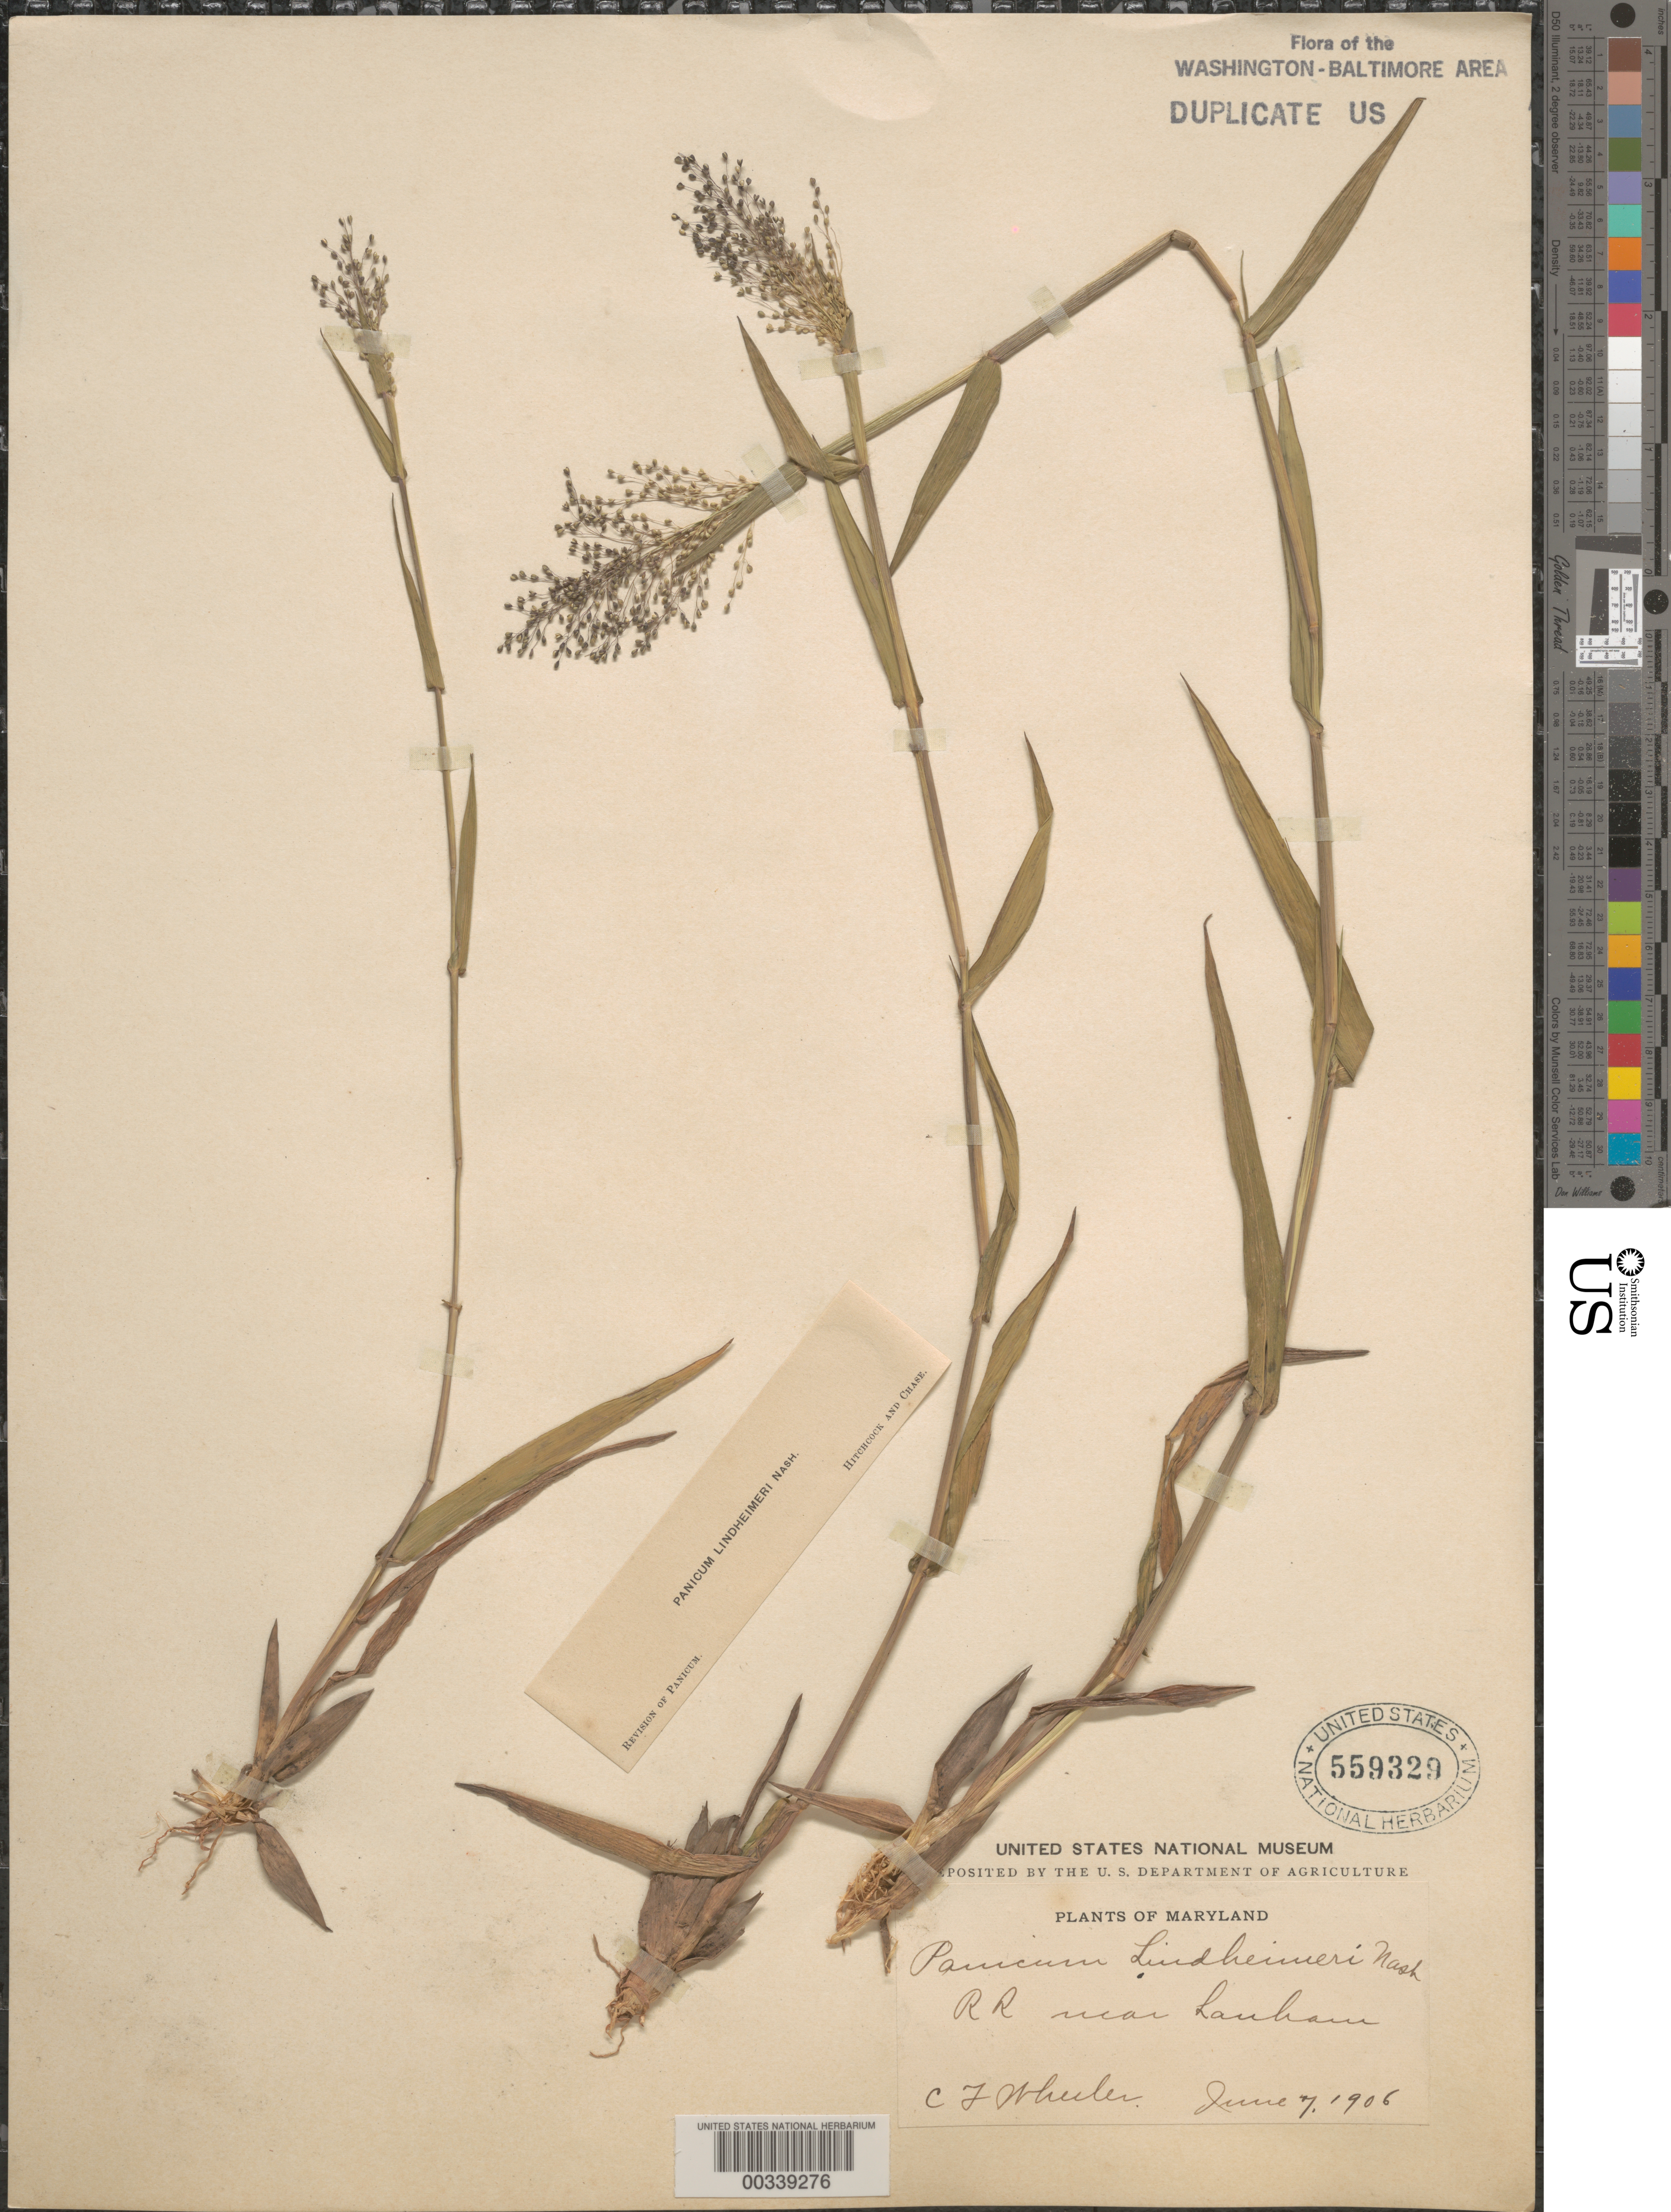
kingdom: Plantae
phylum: Tracheophyta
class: Liliopsida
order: Poales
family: Poaceae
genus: Dichanthelium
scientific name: Dichanthelium acuminatum var. lindheimeri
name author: (Nash) Gould & C.A. Clark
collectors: C. Wheeler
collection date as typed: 07 Jun 1906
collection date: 1906-06-07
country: United States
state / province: Maryland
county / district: Prince George's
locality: Lanham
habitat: Railroad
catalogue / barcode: US 559329